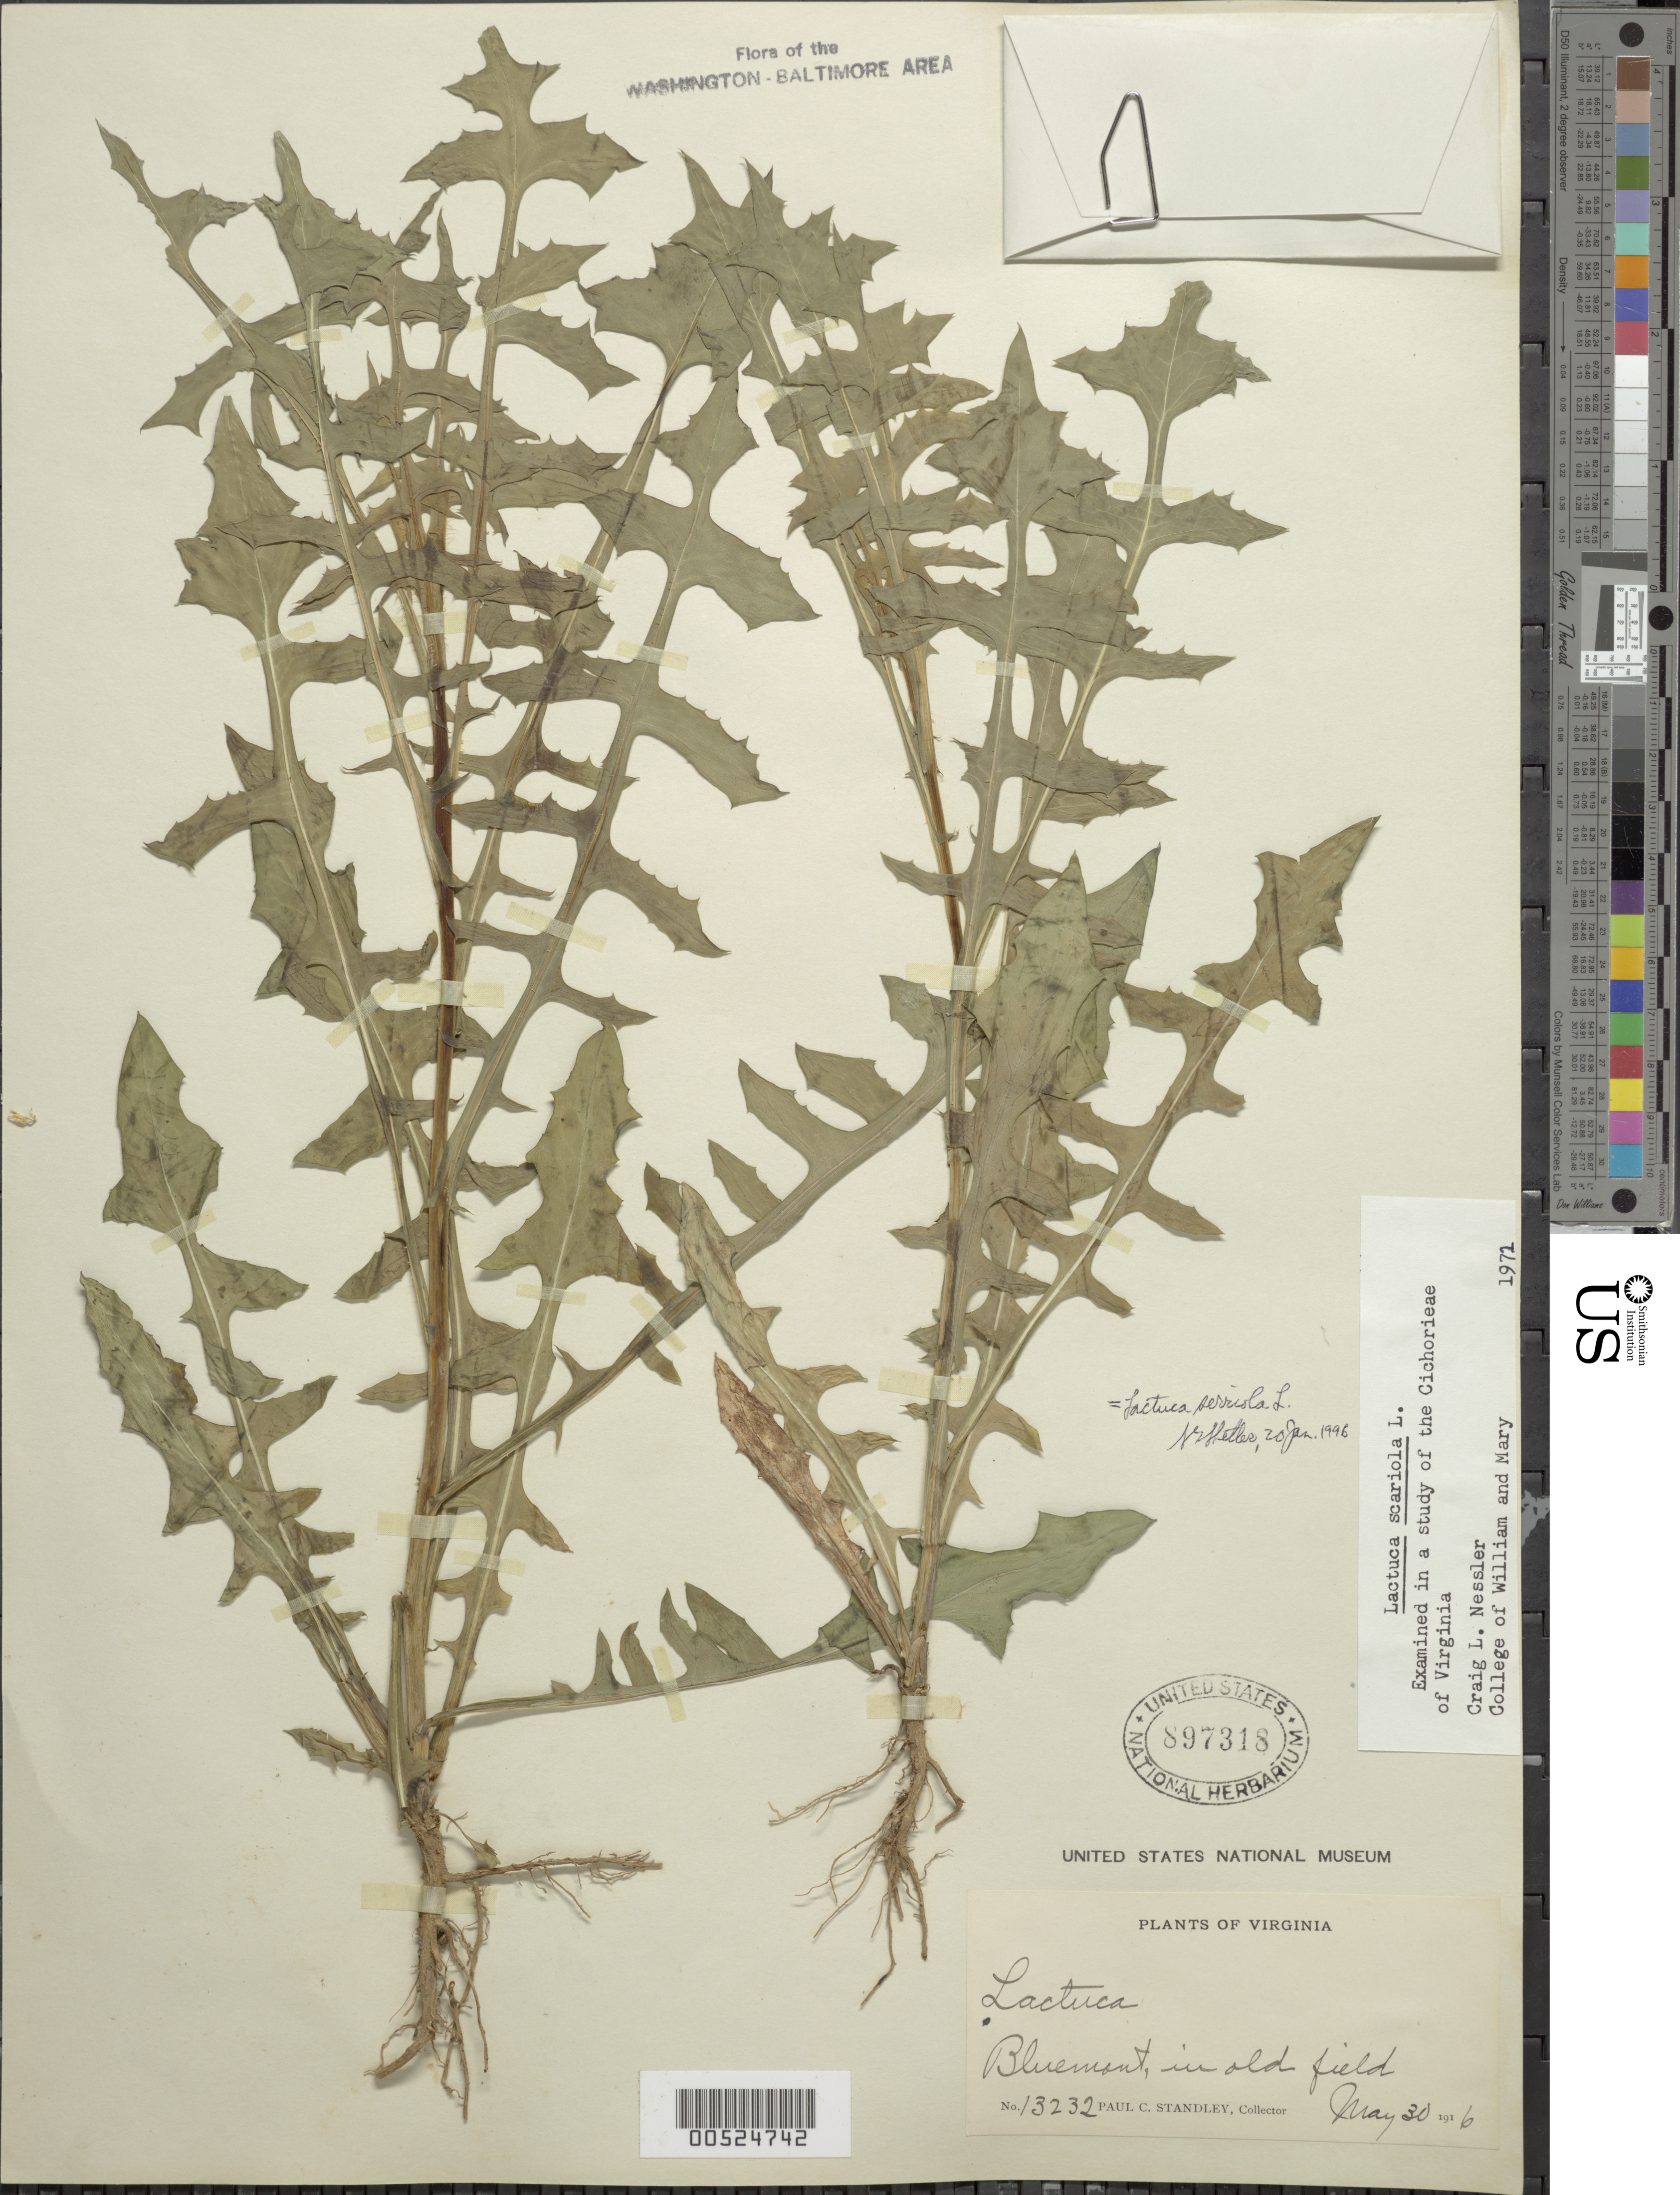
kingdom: Plantae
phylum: Tracheophyta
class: Magnoliopsida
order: Asterales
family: Asteraceae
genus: Lactuca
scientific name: Lactuca serriola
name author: L.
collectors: P. C. Standley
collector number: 13232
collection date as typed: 30 May 1916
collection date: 1916-05-30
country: United States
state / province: Virginia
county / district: Loudoun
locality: Bluemont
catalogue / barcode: US 897318